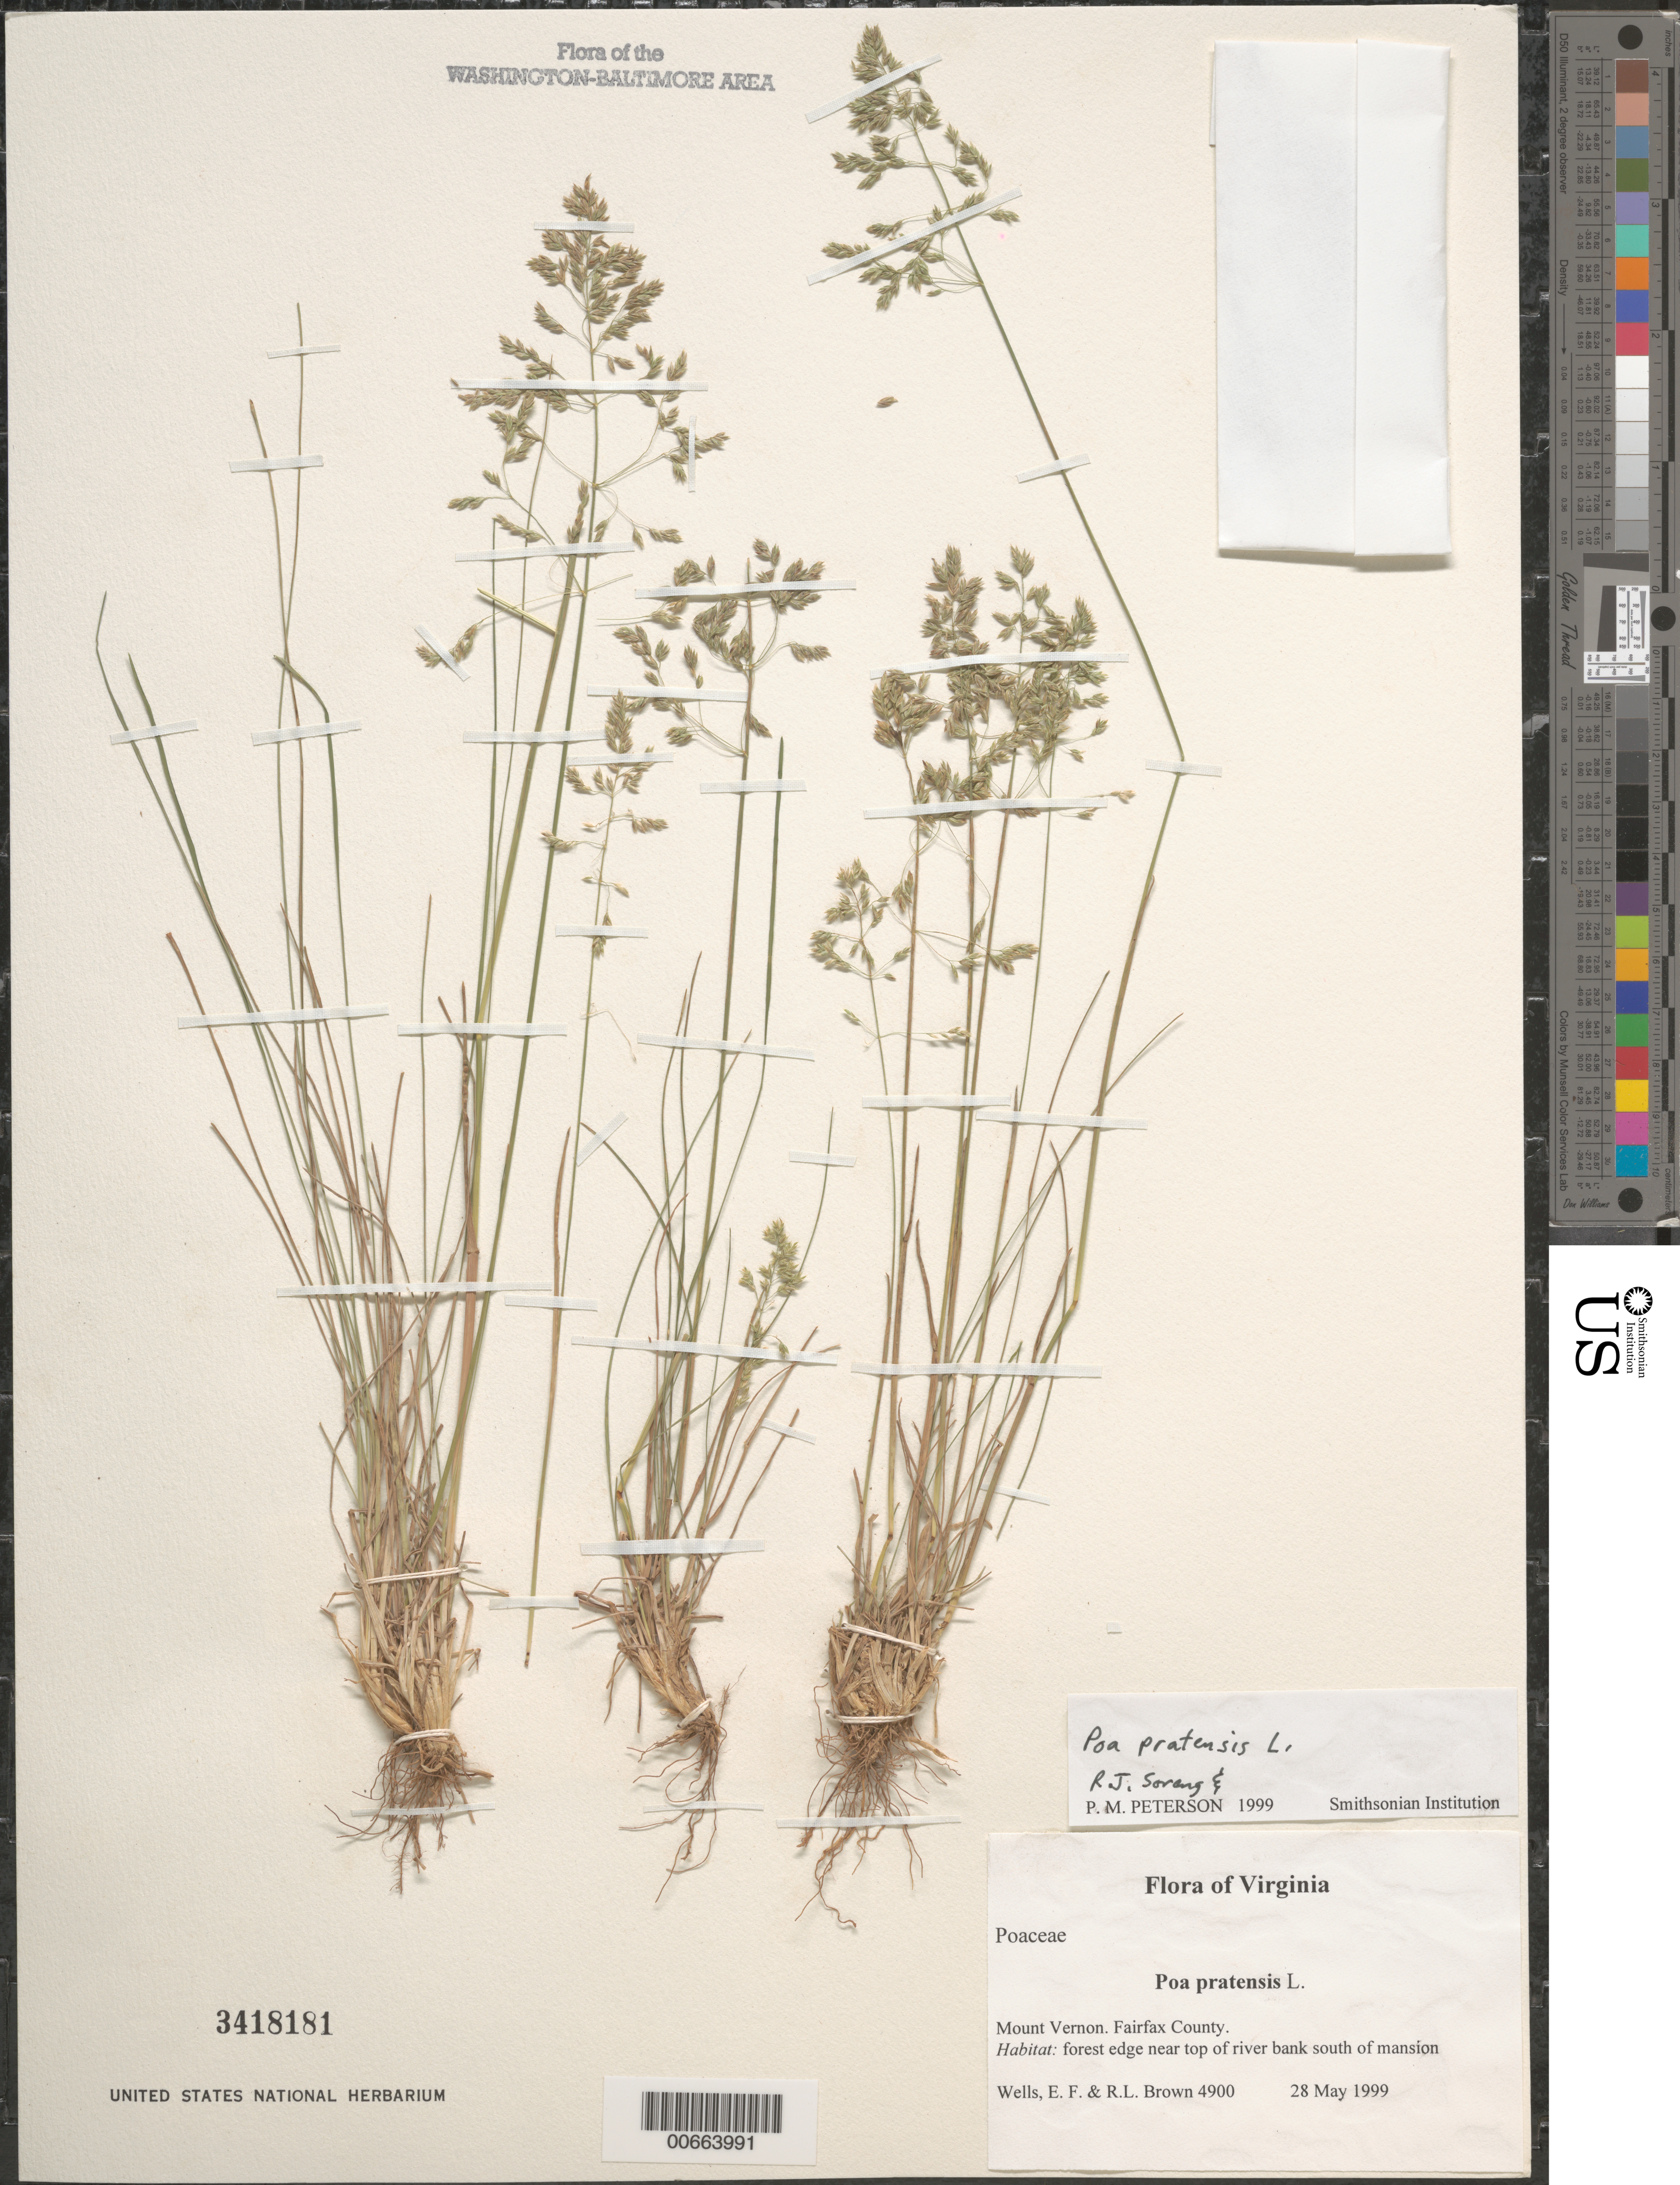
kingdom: Plantae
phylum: Tracheophyta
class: Liliopsida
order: Poales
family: Poaceae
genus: Poa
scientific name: Poa pratensis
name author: L.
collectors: E. F. Wells & R. L. Brown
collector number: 4900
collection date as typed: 28 May 1999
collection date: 1999-05-28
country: United States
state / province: Virginia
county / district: Fairfax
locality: Mount Vernon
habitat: forest edge near top of river bank south of mansion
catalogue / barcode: US 3418181